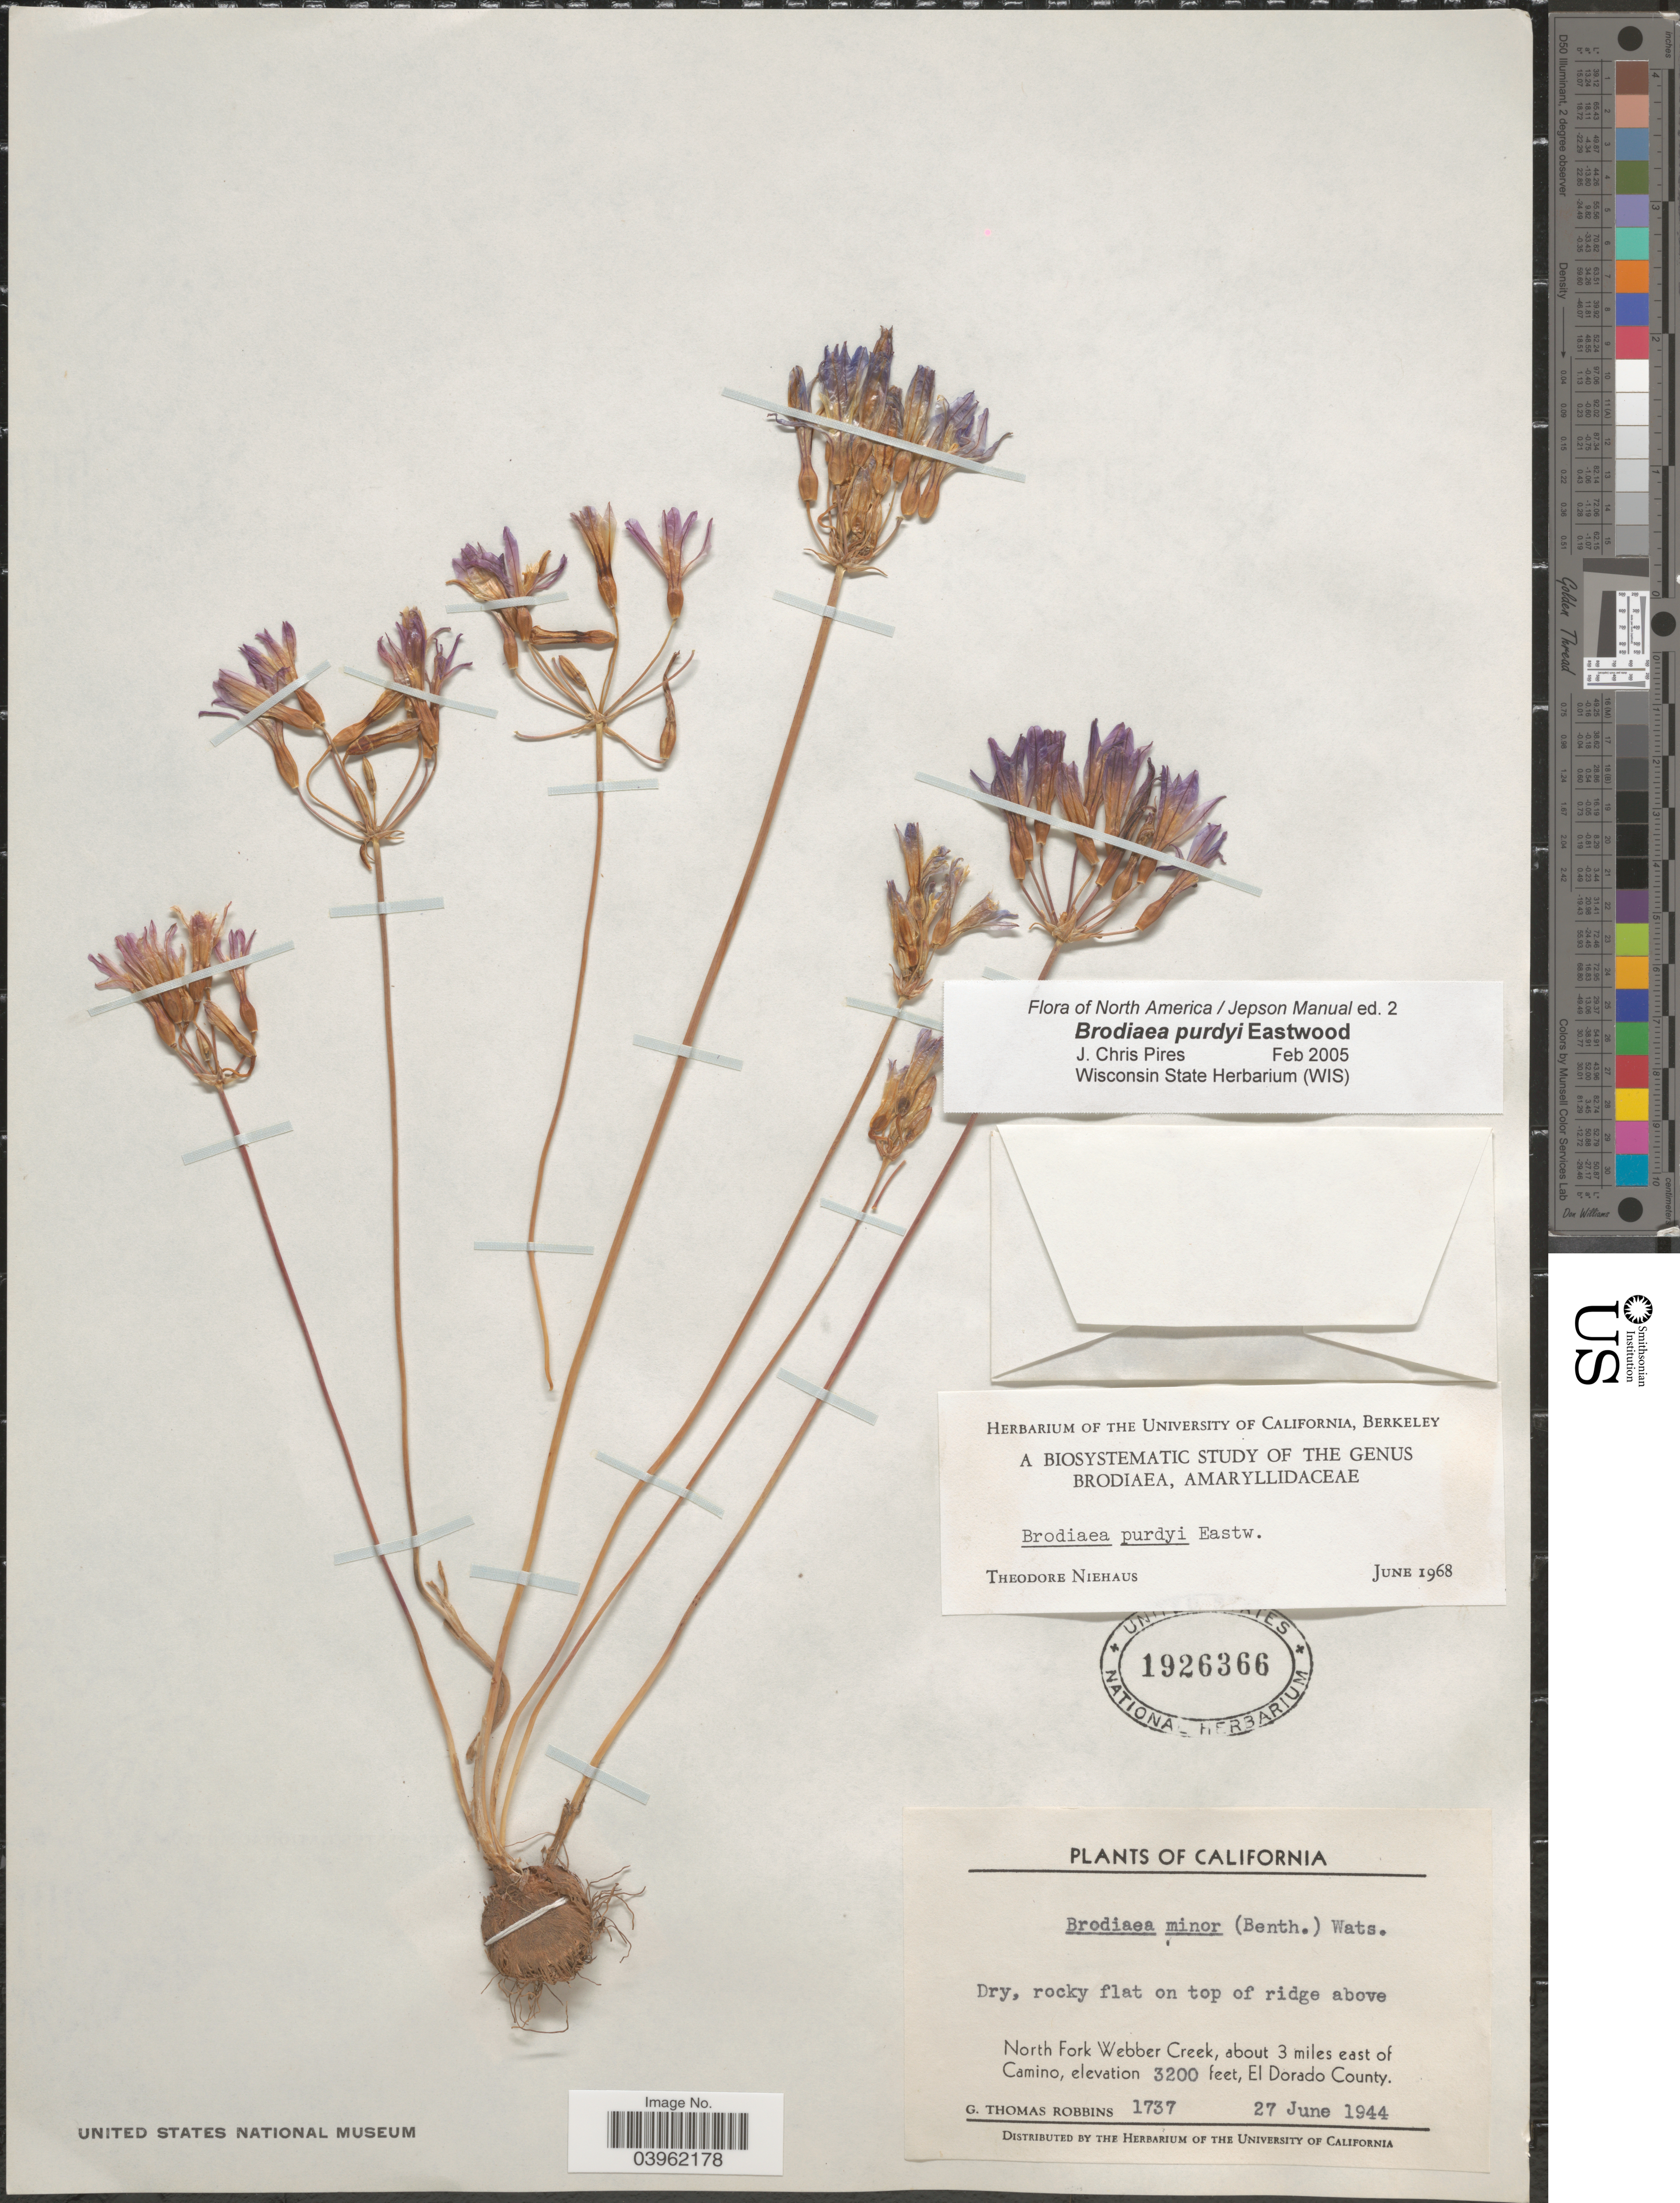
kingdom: Plantae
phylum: Tracheophyta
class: Liliopsida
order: Asparagales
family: Asparagaceae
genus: Brodiaea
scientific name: Brodiaea purdyi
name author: Eastw.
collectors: G. T. Robbins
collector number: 1737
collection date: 1944-06-27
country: United States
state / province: California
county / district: El Dorado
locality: North Fork Webber Creek, about 3 miles east of Camino, El Dorado County.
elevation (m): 975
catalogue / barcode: US 1926366